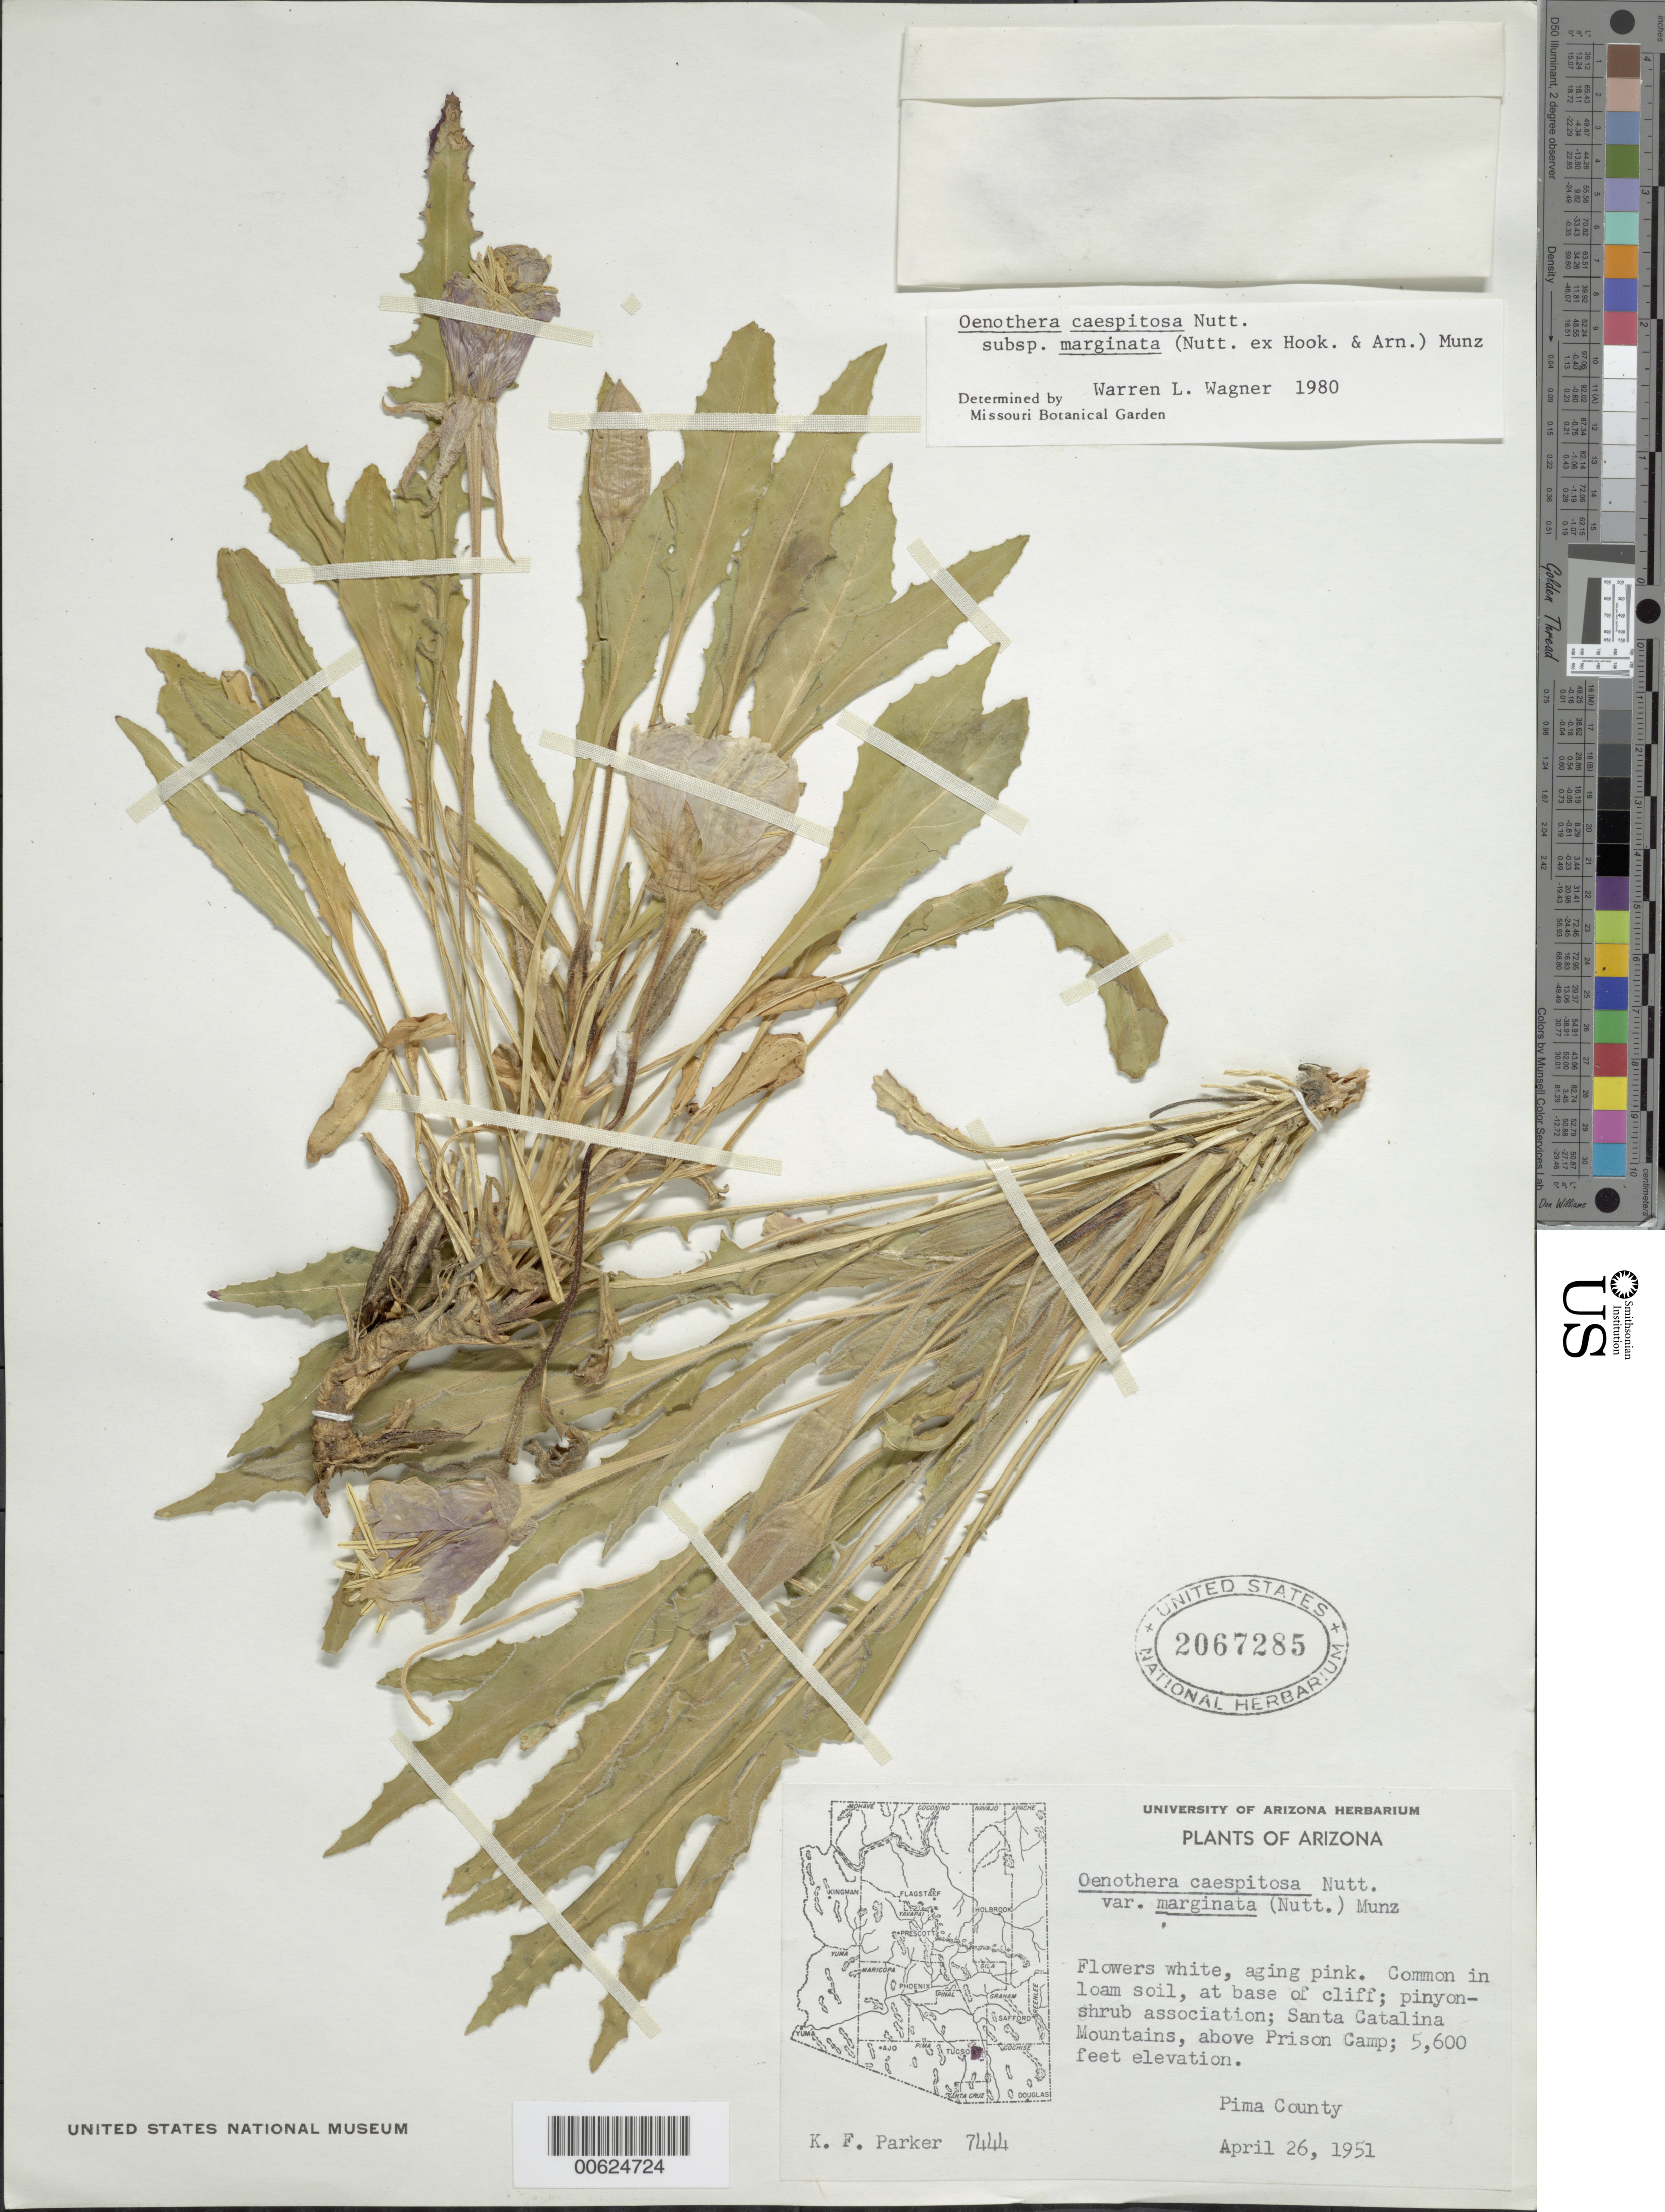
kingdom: Plantae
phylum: Tracheophyta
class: Magnoliopsida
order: Myrtales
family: Onagraceae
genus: Oenothera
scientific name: Oenothera cespitosa subsp. marginata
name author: (Nutt. ex Hook. & Arn.) Munz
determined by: Wagner, W. L., (BOT), Smithsonian Institution - National Museum of Natural History (UNITED STATES)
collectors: K. L. Parker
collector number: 7444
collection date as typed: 26 Apr 1951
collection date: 1951-04-26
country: United States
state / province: Arizona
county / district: Pima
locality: Santa Catalina Mountains, above Prison Camp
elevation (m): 1707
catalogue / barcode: US 2067285